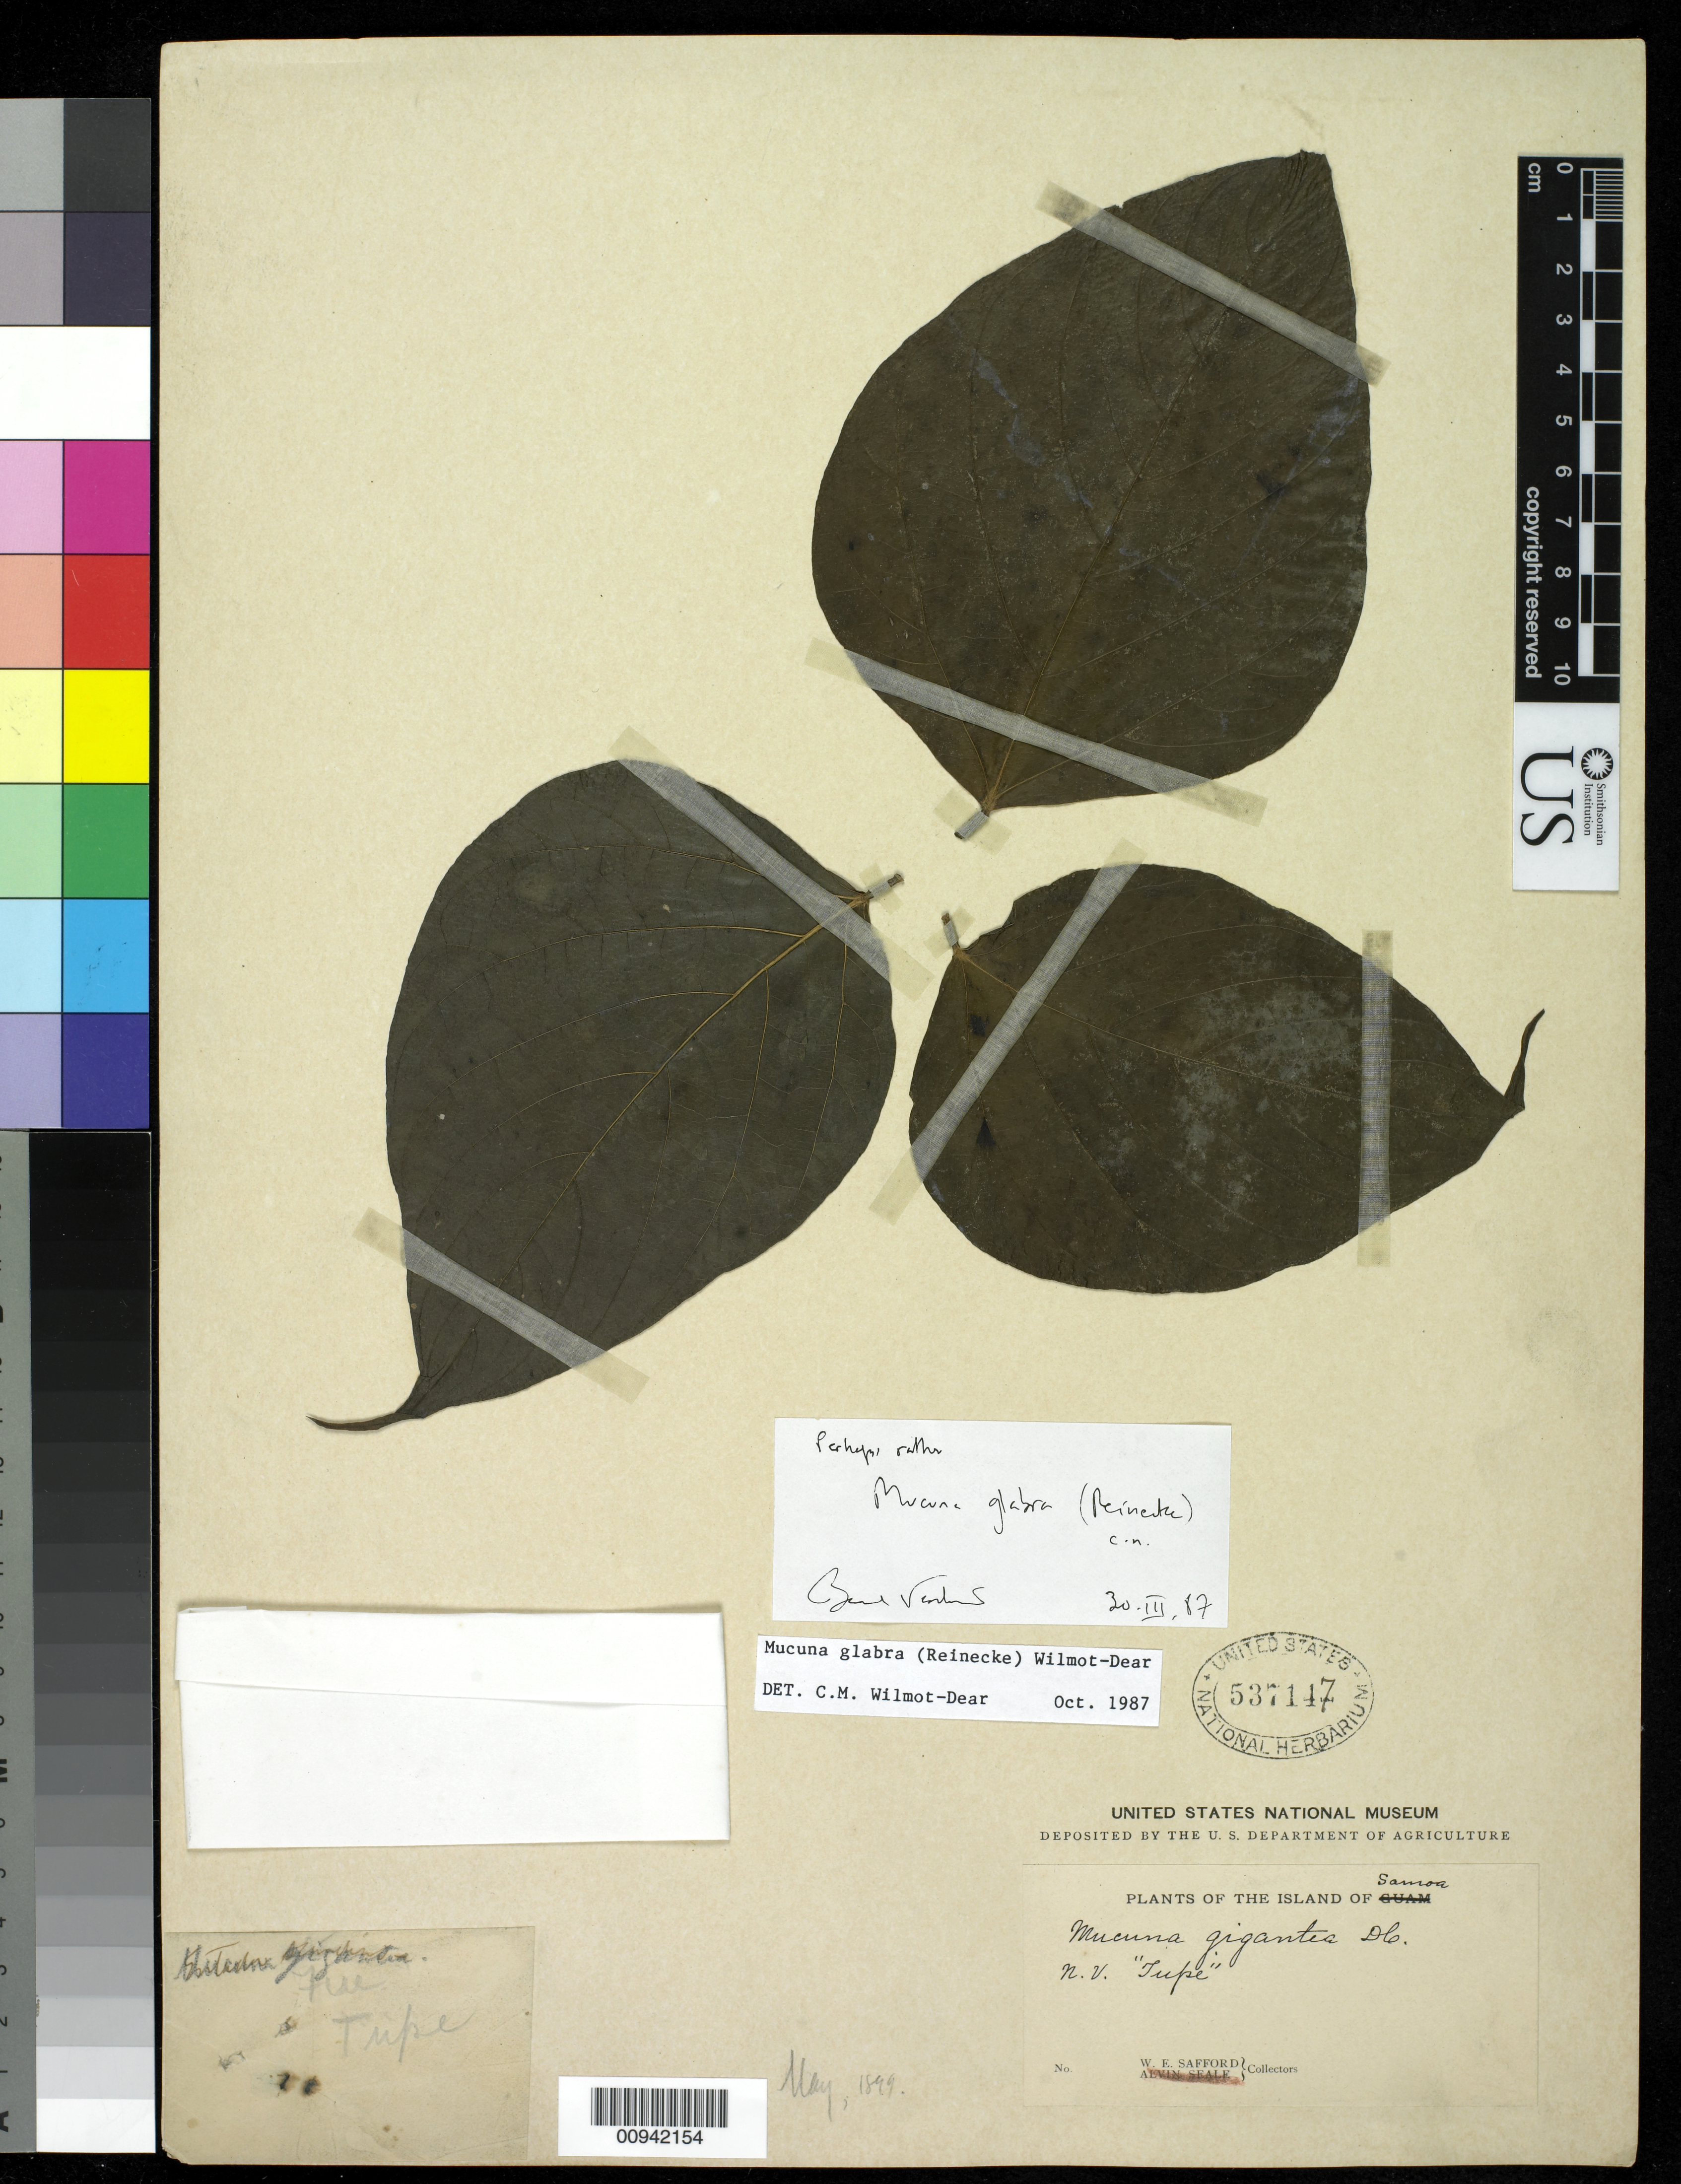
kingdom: Plantae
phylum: Tracheophyta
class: Magnoliopsida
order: Fabales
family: Fabaceae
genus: Mucuna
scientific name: Mucuna glabra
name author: Wilmot-Dear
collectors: W. E. Safford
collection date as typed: May 1898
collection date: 1898-05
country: Guam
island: Guam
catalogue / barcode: US 537147